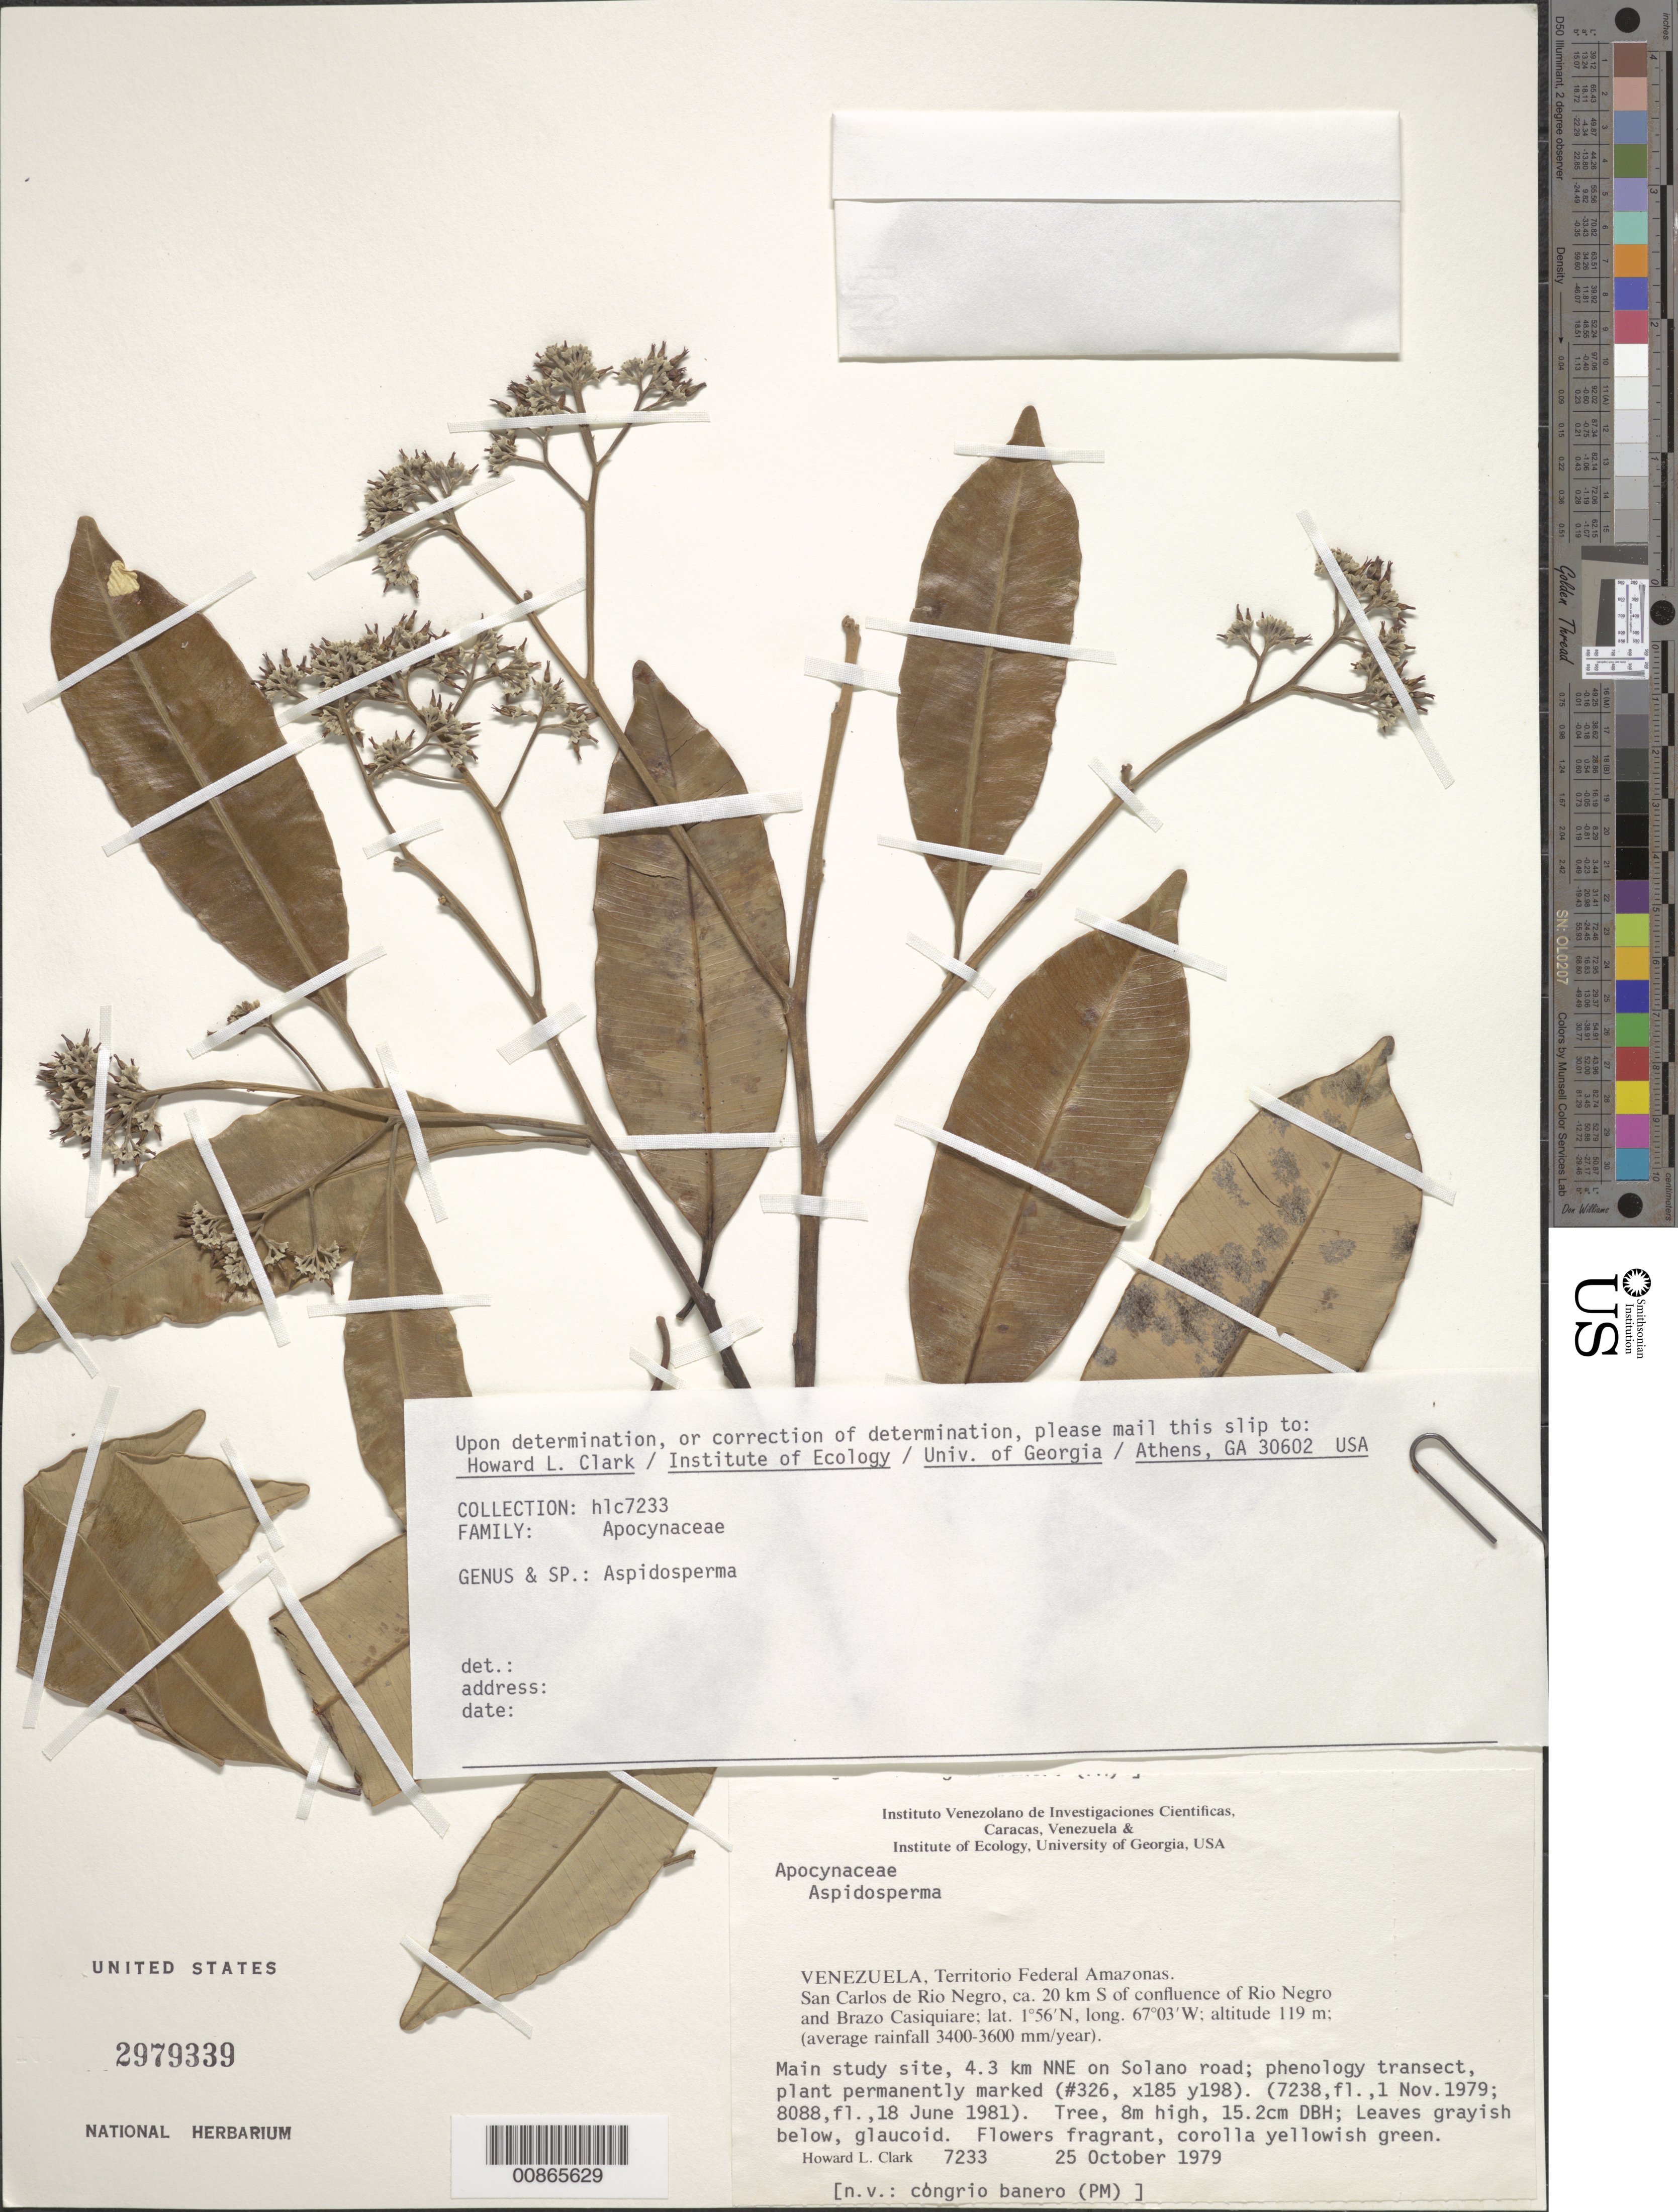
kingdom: Plantae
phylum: Tracheophyta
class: Magnoliopsida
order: Gentianales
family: Apocynaceae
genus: Aspidosperma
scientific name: Aspidosperma sp.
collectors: H. L. Clark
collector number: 7233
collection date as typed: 25-Oct-79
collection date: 1979-10-25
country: Venezuela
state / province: Amazonas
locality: San Carlos de Río Negro, ca. 20 km S of confluence of Río Negro and Brazo Casiquiare, 4.3 km NNE on Solano road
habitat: Average rainfall 3400-3600 mm/year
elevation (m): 119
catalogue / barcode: US 2979339